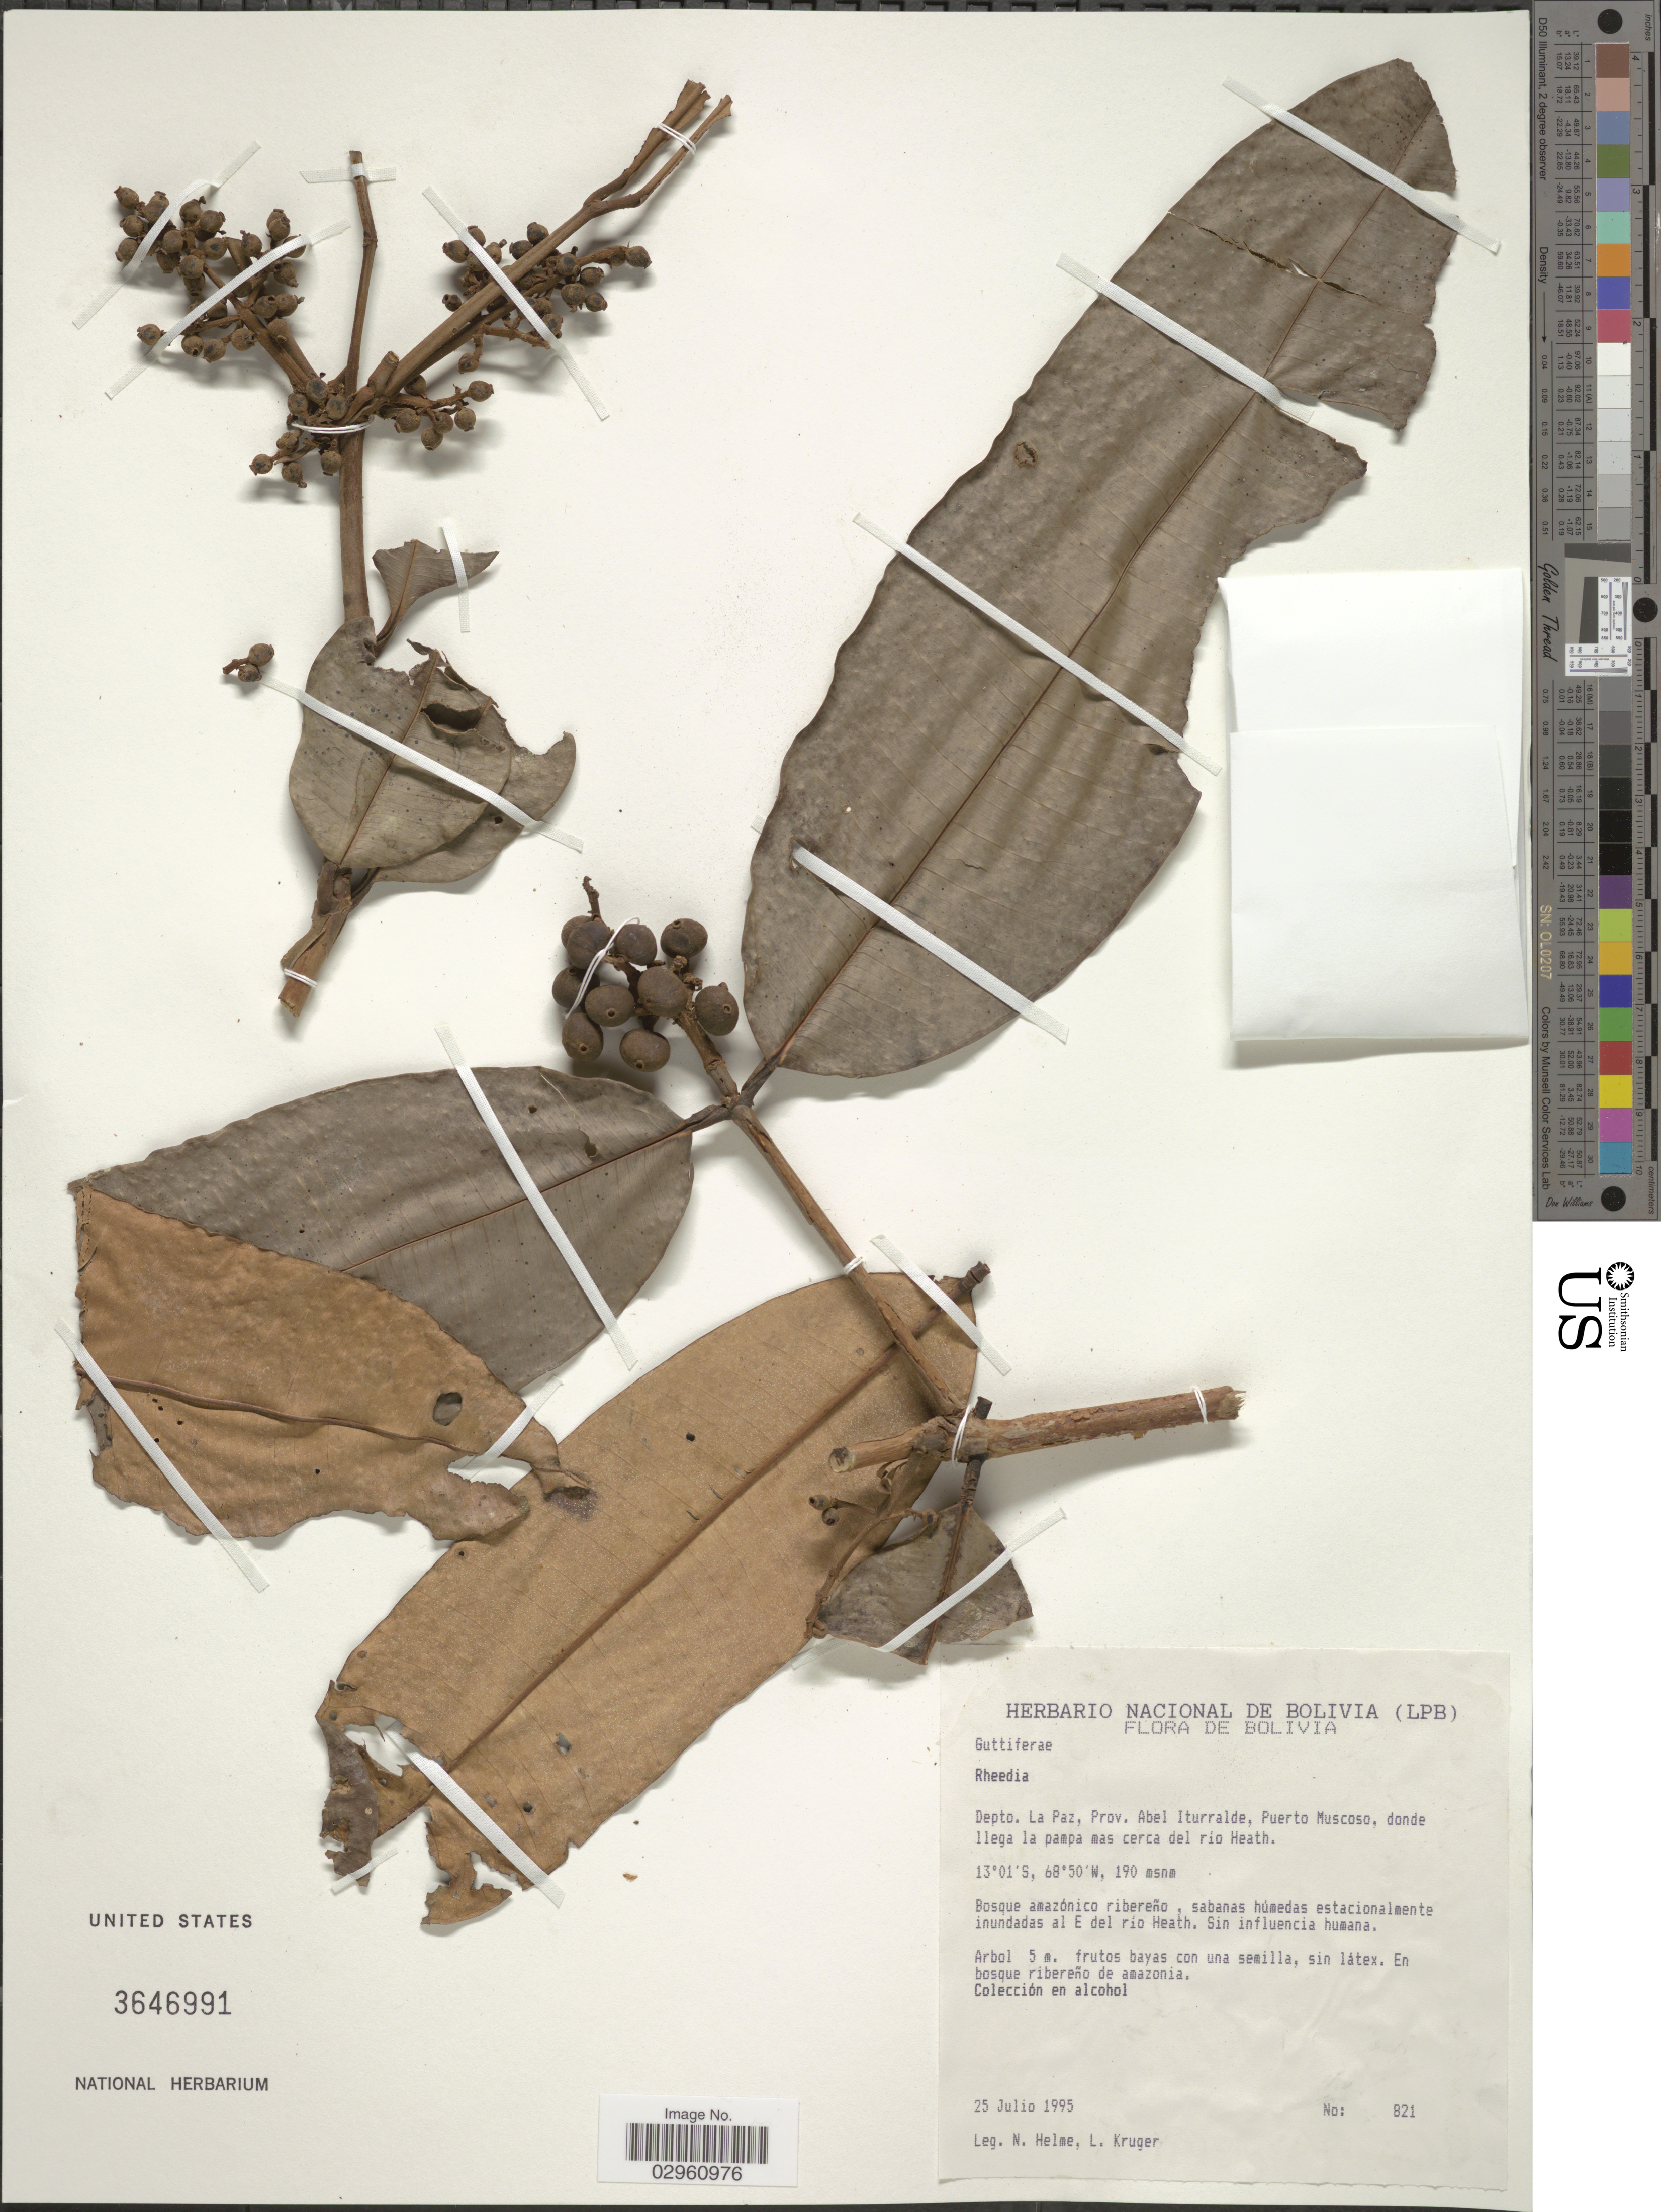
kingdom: Plantae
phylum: Tracheophyta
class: Magnoliopsida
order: Malpighiales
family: Clusiaceae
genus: Garcinia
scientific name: Garcinia sp.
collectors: N. Helme & L. Kruger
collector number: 821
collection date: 1995-07-25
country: Bolivia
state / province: La Paz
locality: Depto. La Paz, Prov. Abel Iturralde, Puerto Muscoso, donde llega la pampa mas cerca del río Heath.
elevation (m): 190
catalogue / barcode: US 3646991